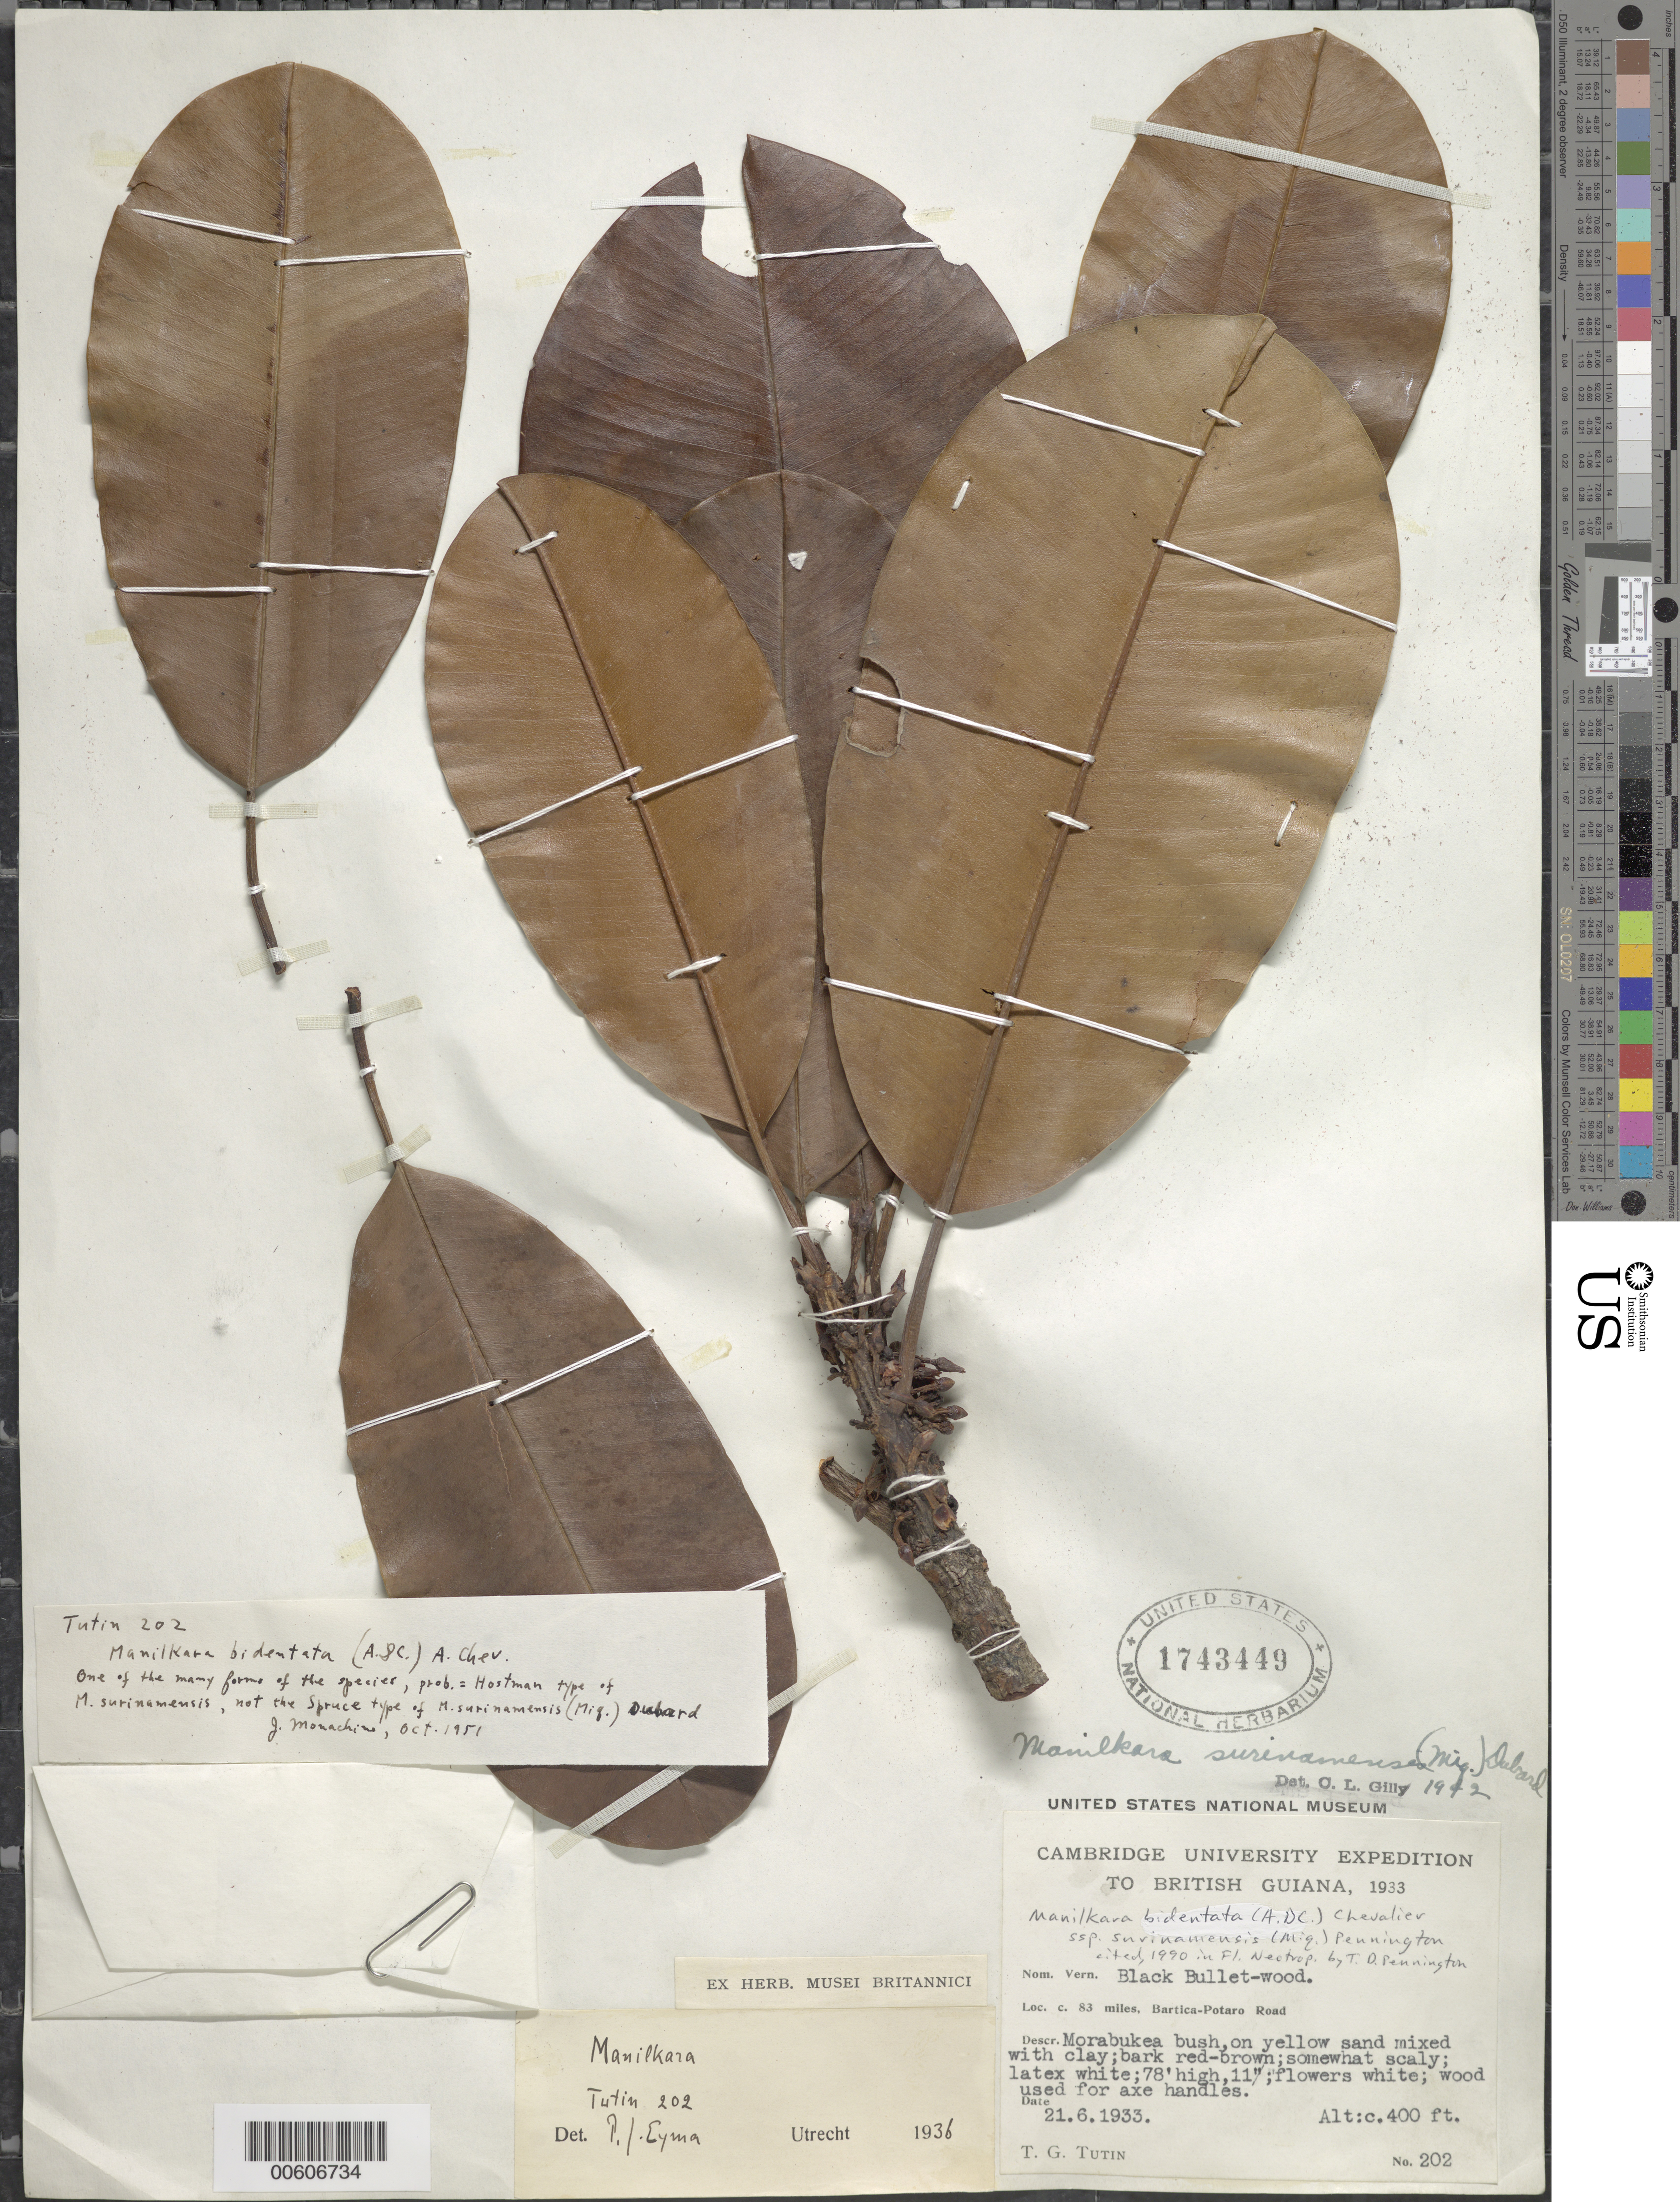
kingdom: Plantae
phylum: Tracheophyta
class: Magnoliopsida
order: Ericales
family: Sapotaceae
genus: Manilkara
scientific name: Manilkara bidentata subsp. surinamensis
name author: (Miq.) T.D. Penn.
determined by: Pennington, T. D., (K)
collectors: T. G. Tutin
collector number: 202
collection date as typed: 21-Jun-33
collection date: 1933-06-21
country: Guyana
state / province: Potaro-Siparuni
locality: Bartica-Potaro road, mile 83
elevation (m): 122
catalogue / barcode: US 1743449